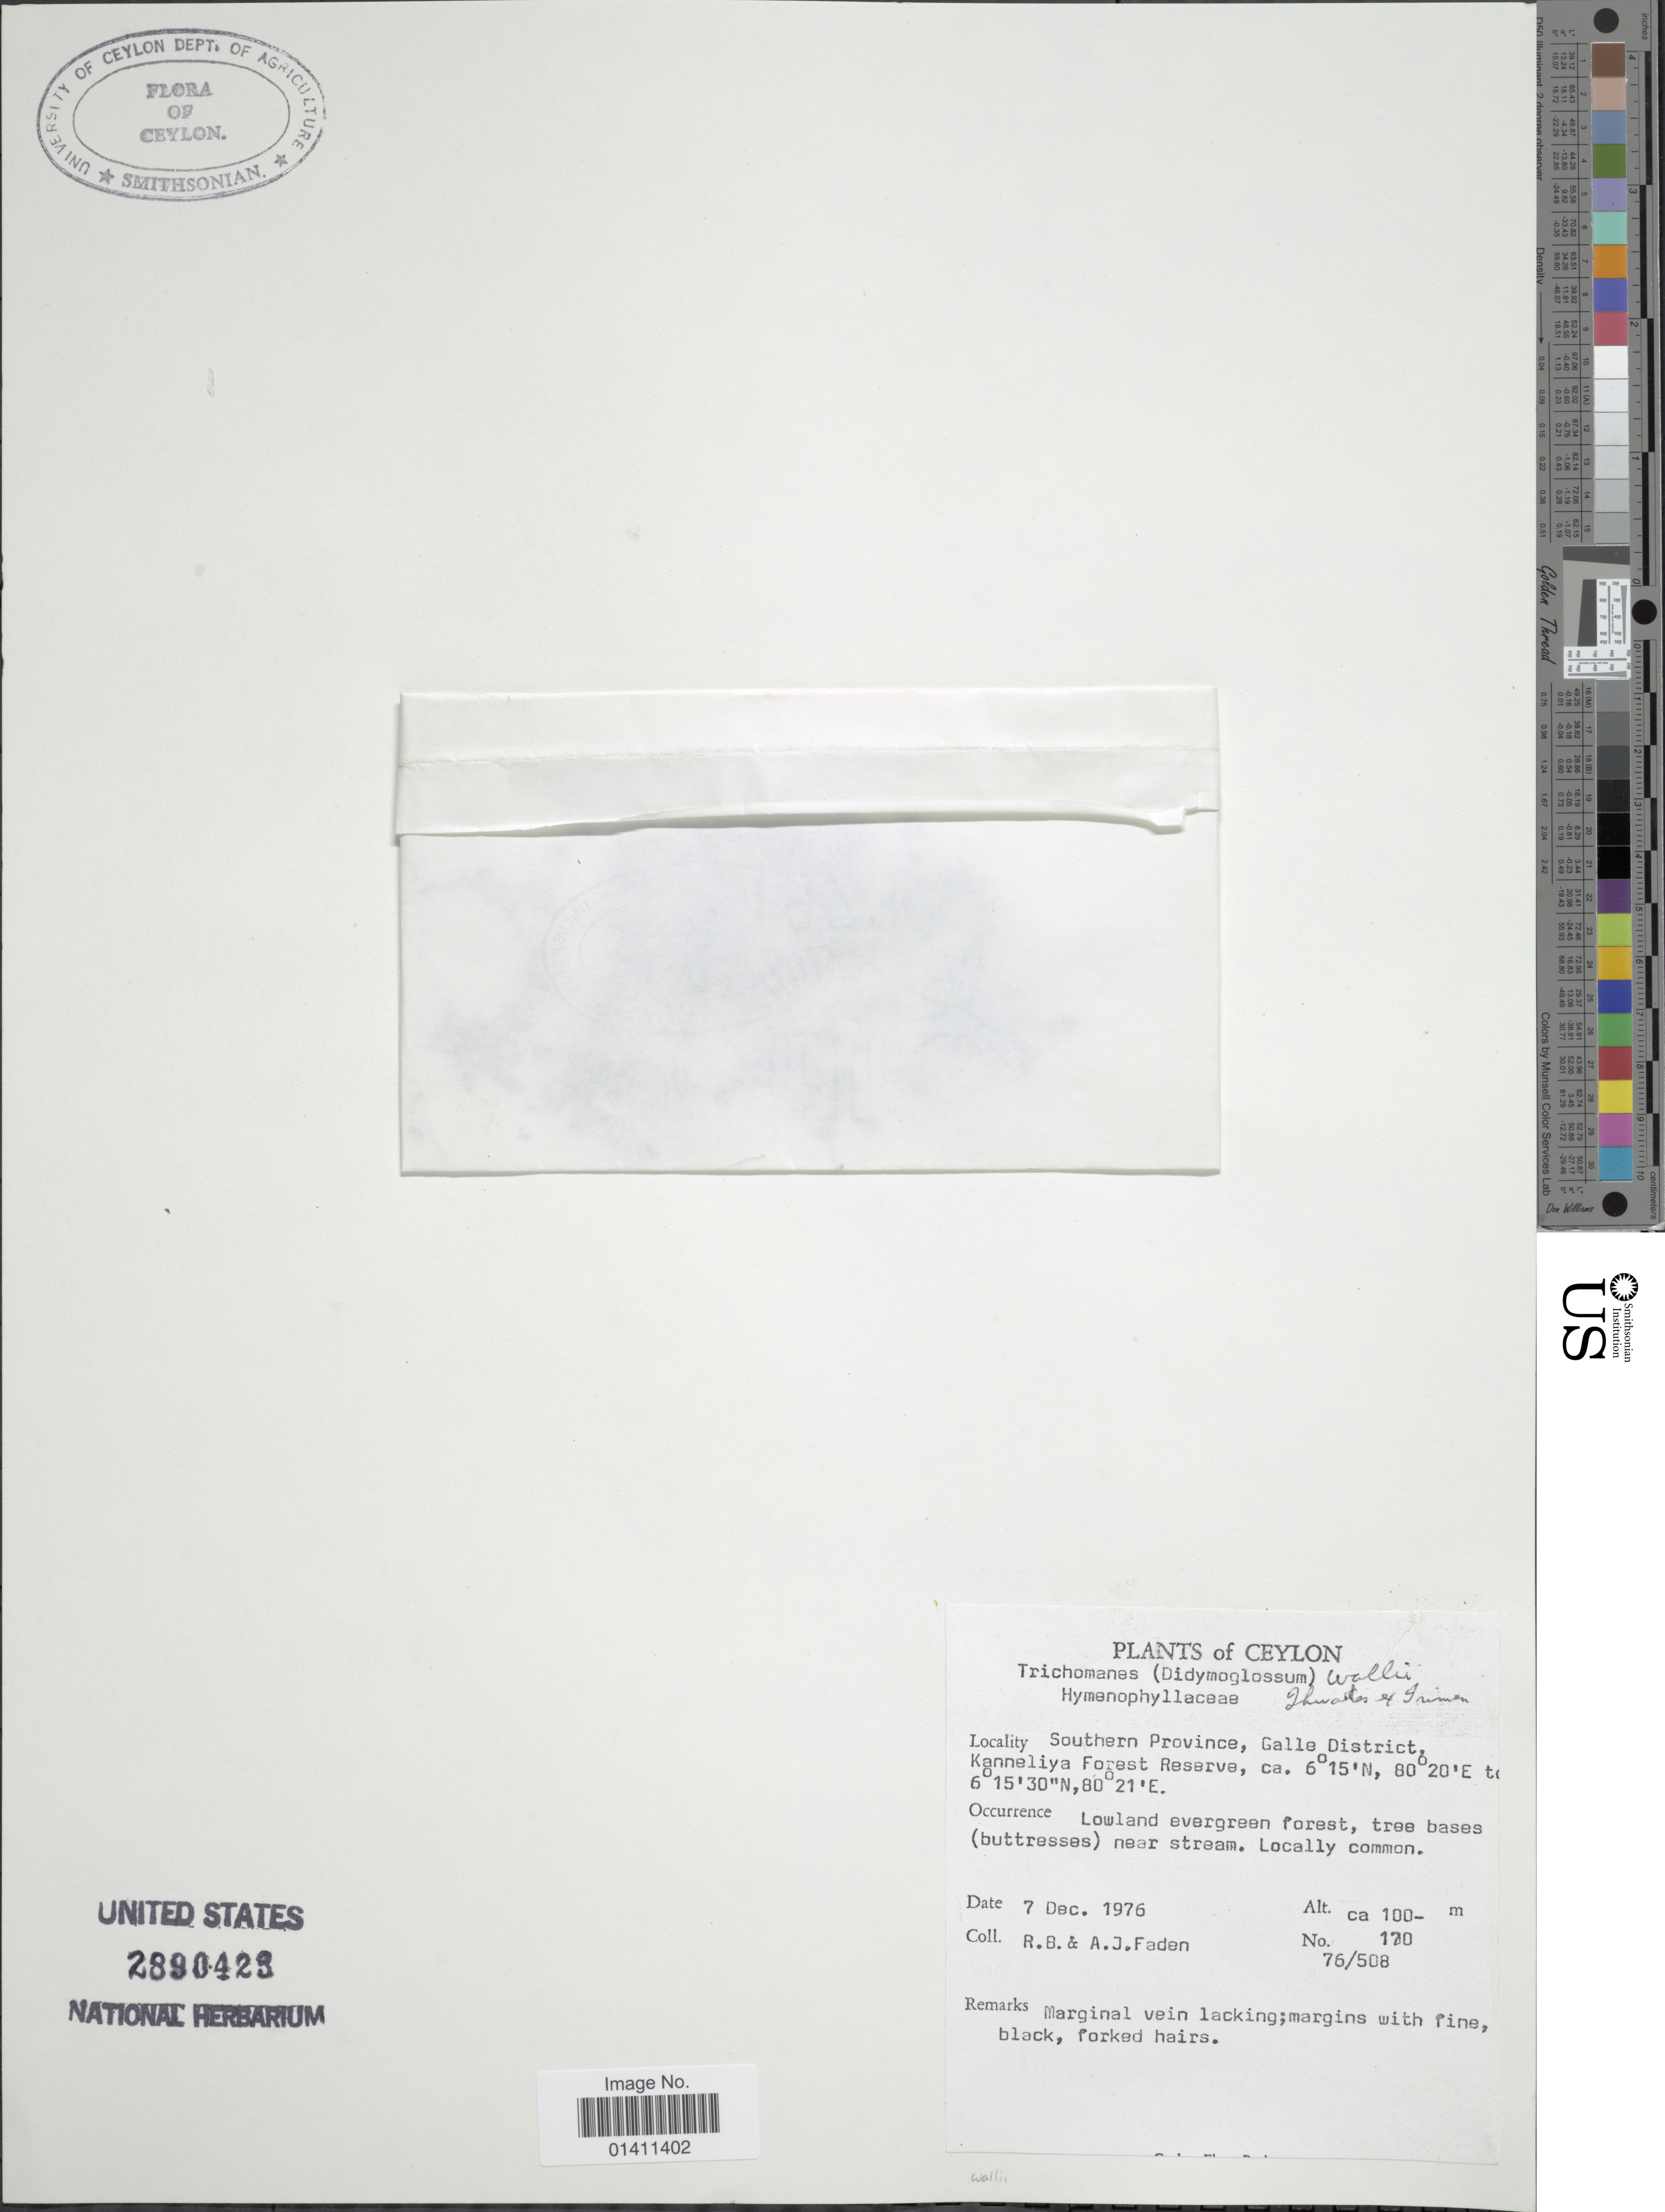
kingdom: Plantae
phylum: Tracheophyta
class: Polypodiopsida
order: Hymenophyllales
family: Hymenophyllaceae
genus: Didymoglossum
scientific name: Didymoglossum wallii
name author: (Thwaites) Copel.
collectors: R. B. Faden & A. J. Faden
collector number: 76/508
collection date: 1976-12-07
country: Sri Lanka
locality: Ceylon. Southern Province, Galle District, Kanneliya Forest Reserve.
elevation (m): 100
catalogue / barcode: US 2890429